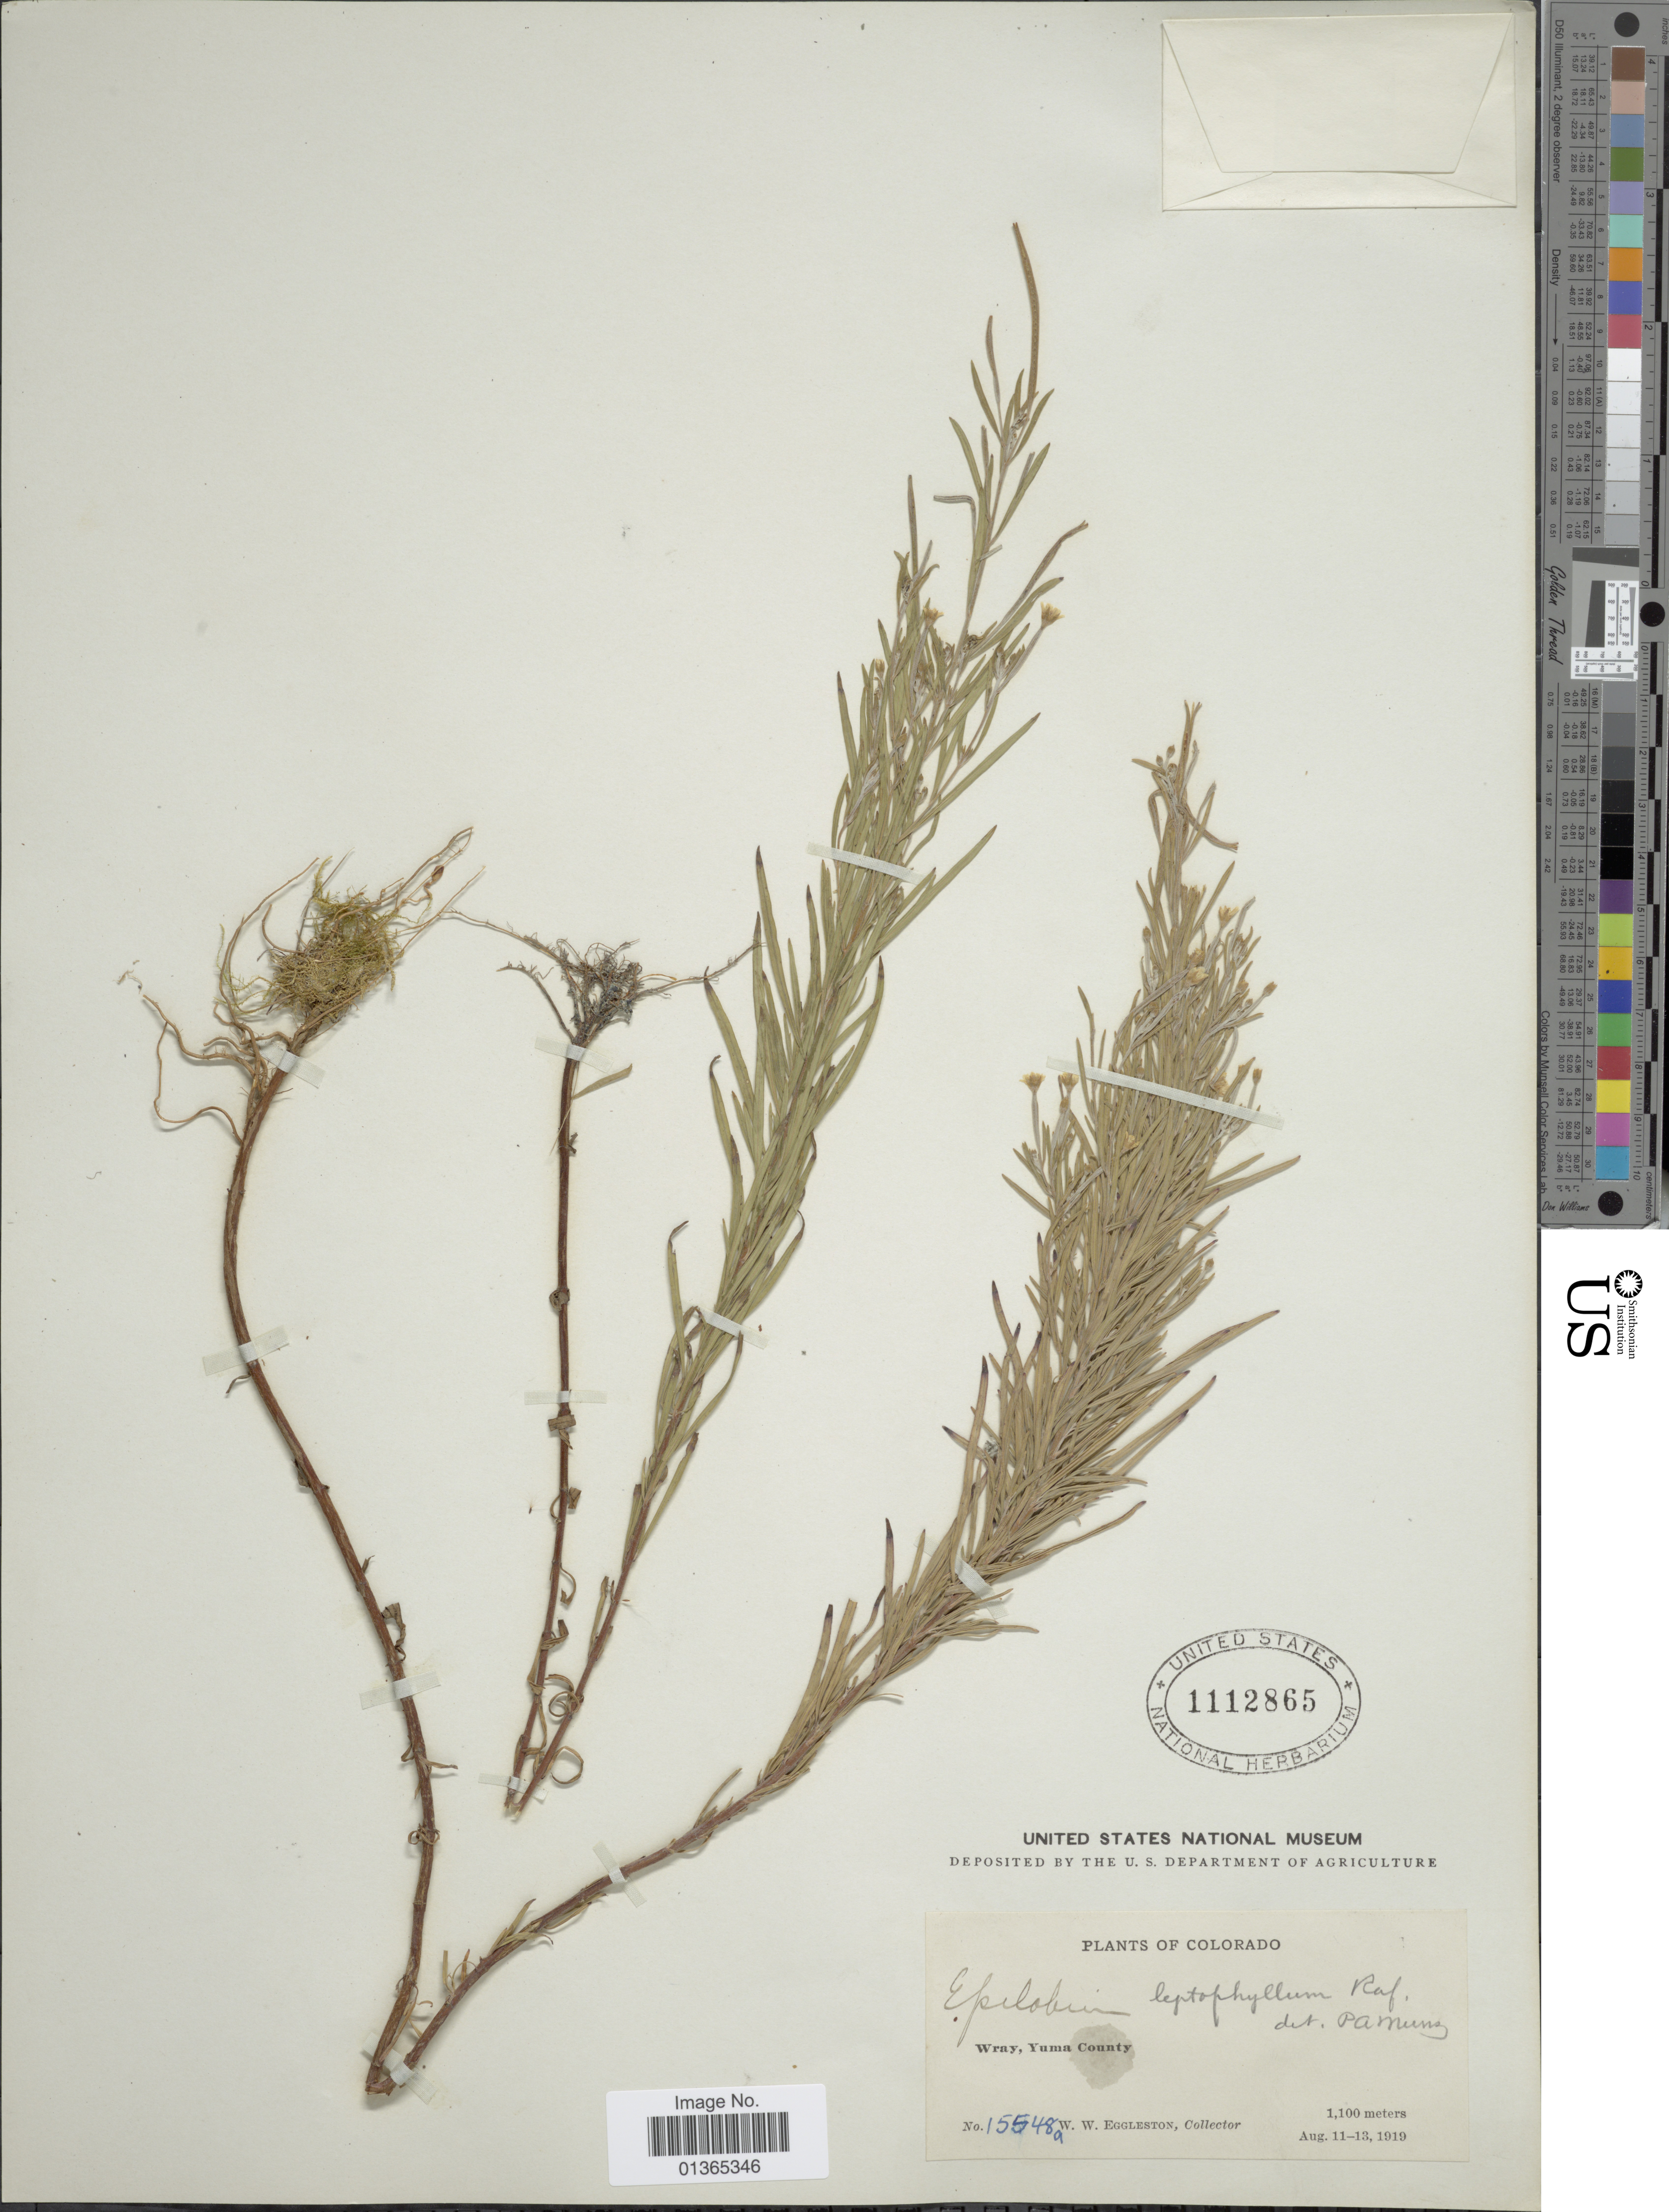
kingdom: Plantae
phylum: Tracheophyta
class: Magnoliopsida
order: Myrtales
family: Onagraceae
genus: Epilobium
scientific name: Epilobium leptophyllum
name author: Raf.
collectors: W. W. Eggleston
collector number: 15548a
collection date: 1919-08-11/1919-08-13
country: United States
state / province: Colorado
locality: Wray, Yuma County.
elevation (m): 1100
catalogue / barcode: US 1112865